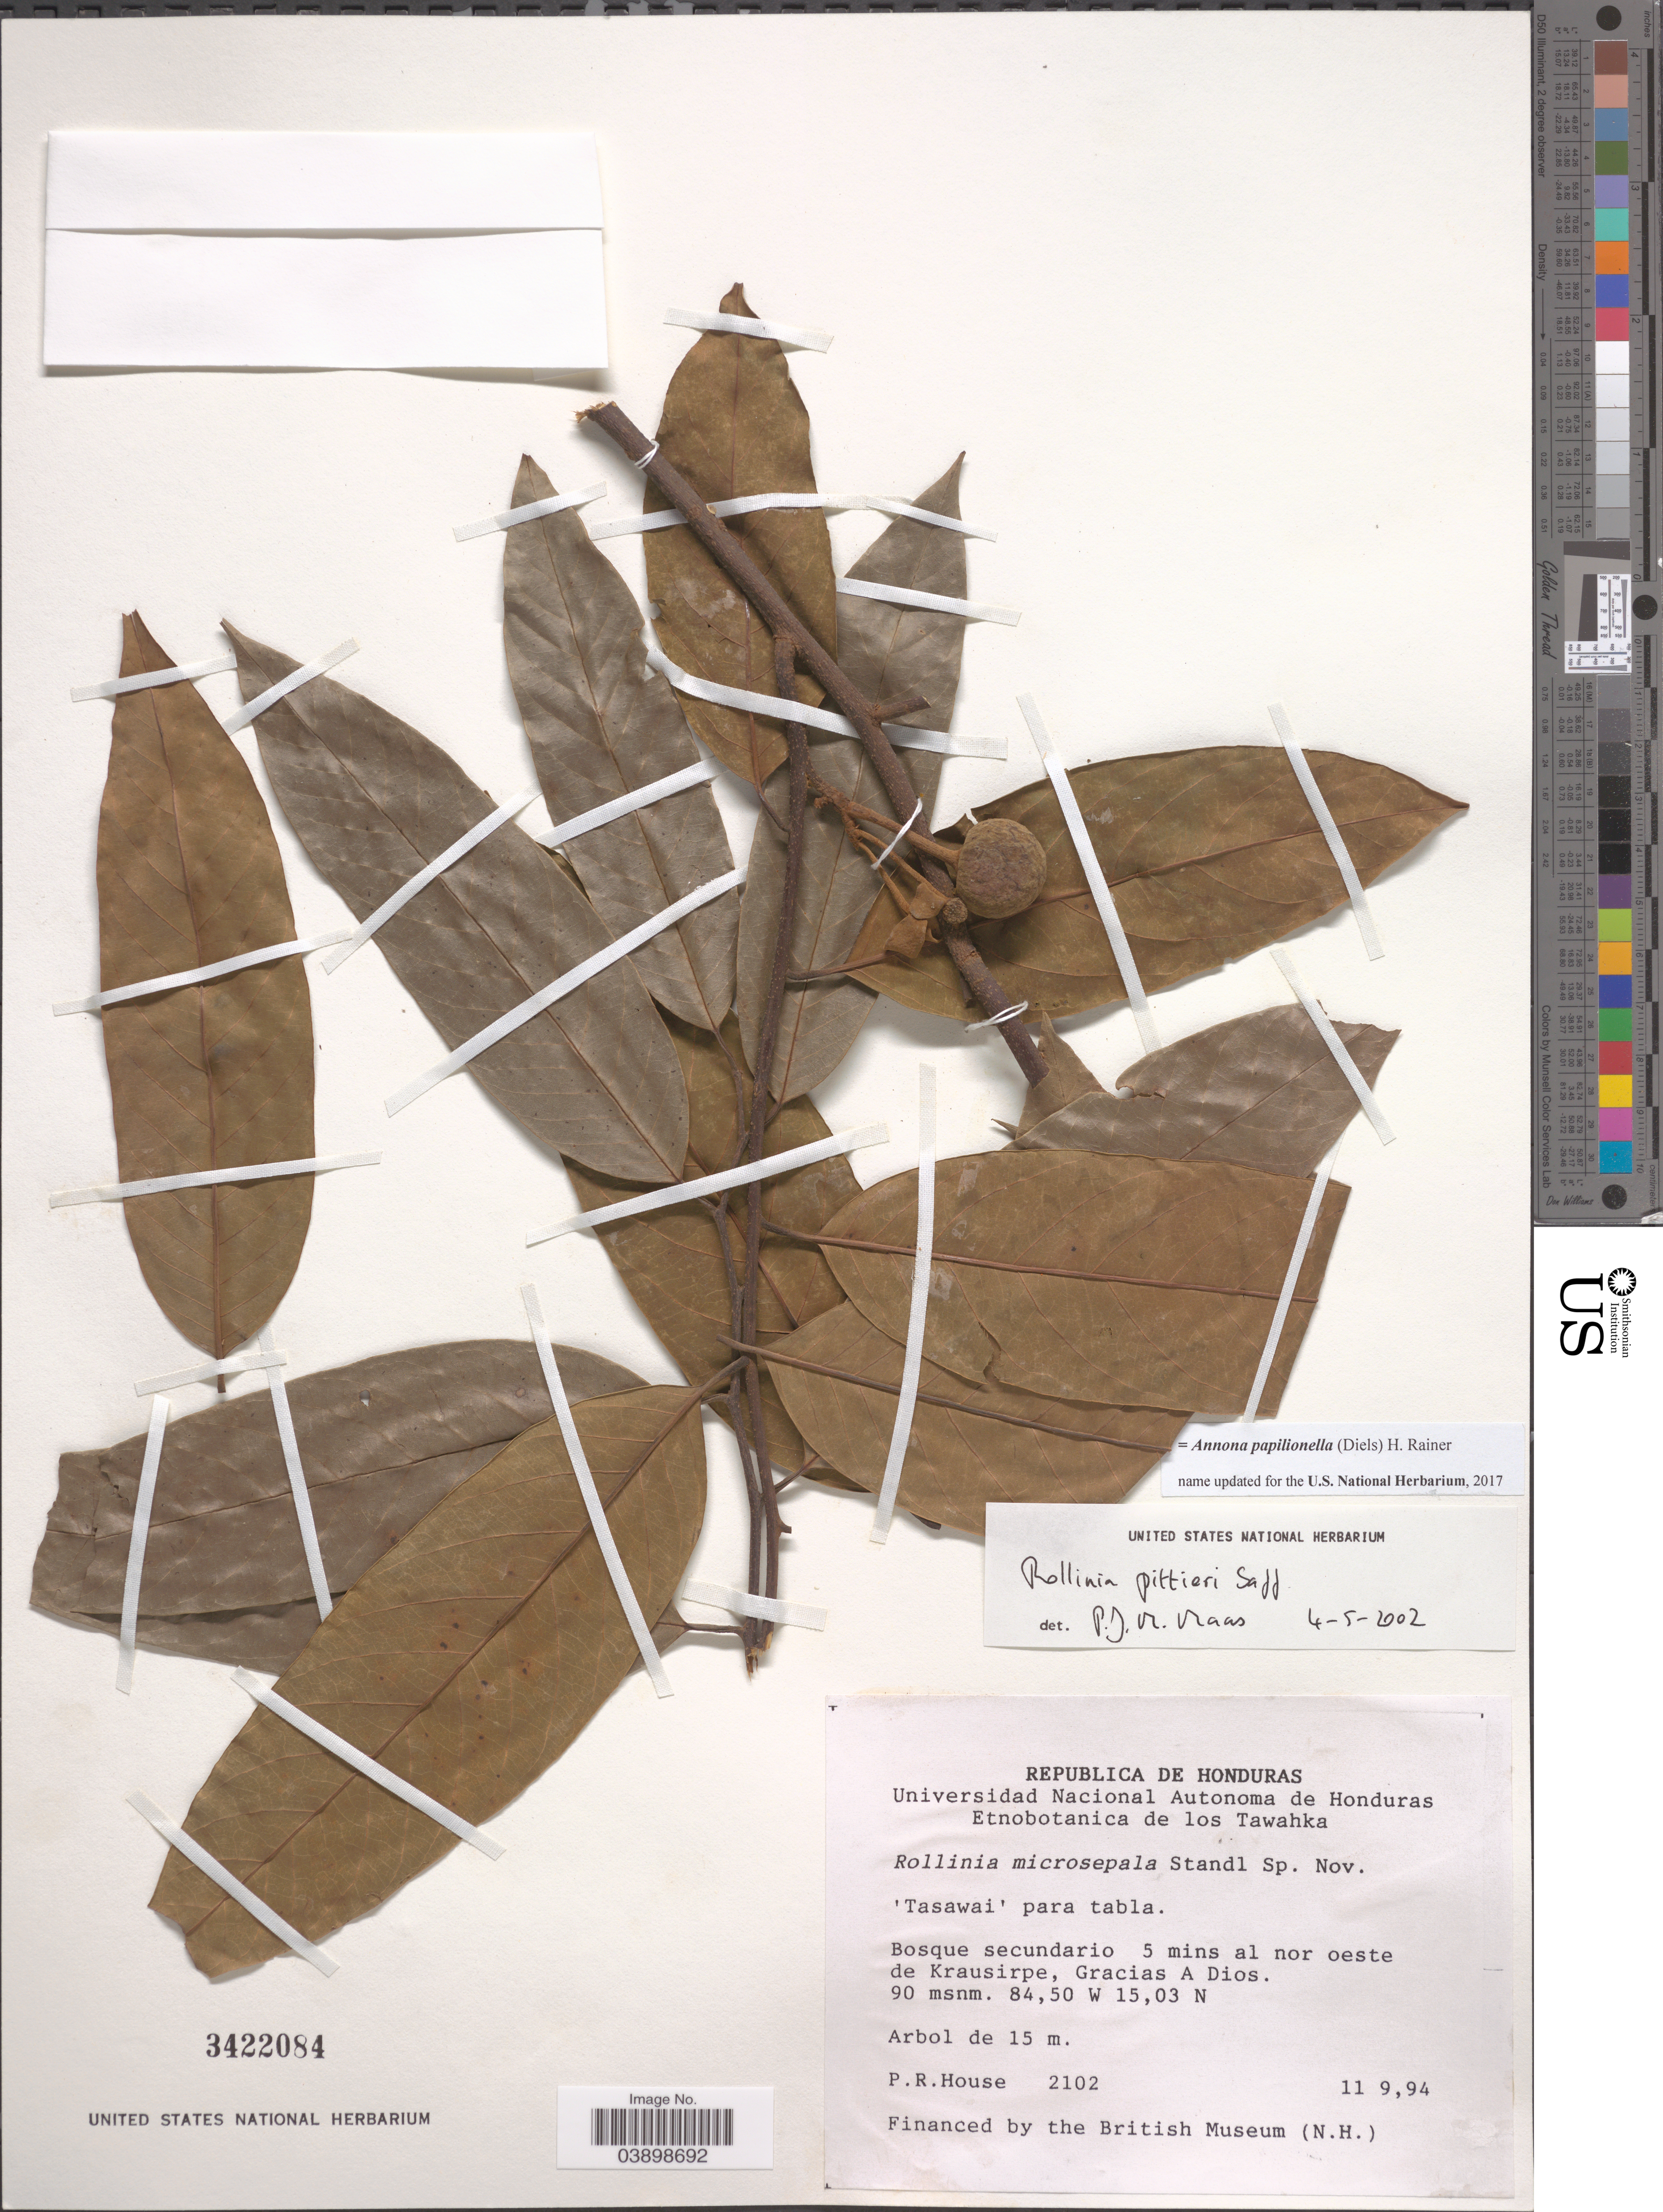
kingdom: Plantae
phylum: Tracheophyta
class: Magnoliopsida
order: Magnoliales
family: Annonaceae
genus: Annona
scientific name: Annona papilionella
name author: (Diels) H. Rainer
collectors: P. R. House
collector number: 2102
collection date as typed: Transcribed d/m/y: 11/9/94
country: Honduras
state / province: Gracias de Dios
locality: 5 mins al nor oeste de Krausirpe.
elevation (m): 90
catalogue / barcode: US 3422084